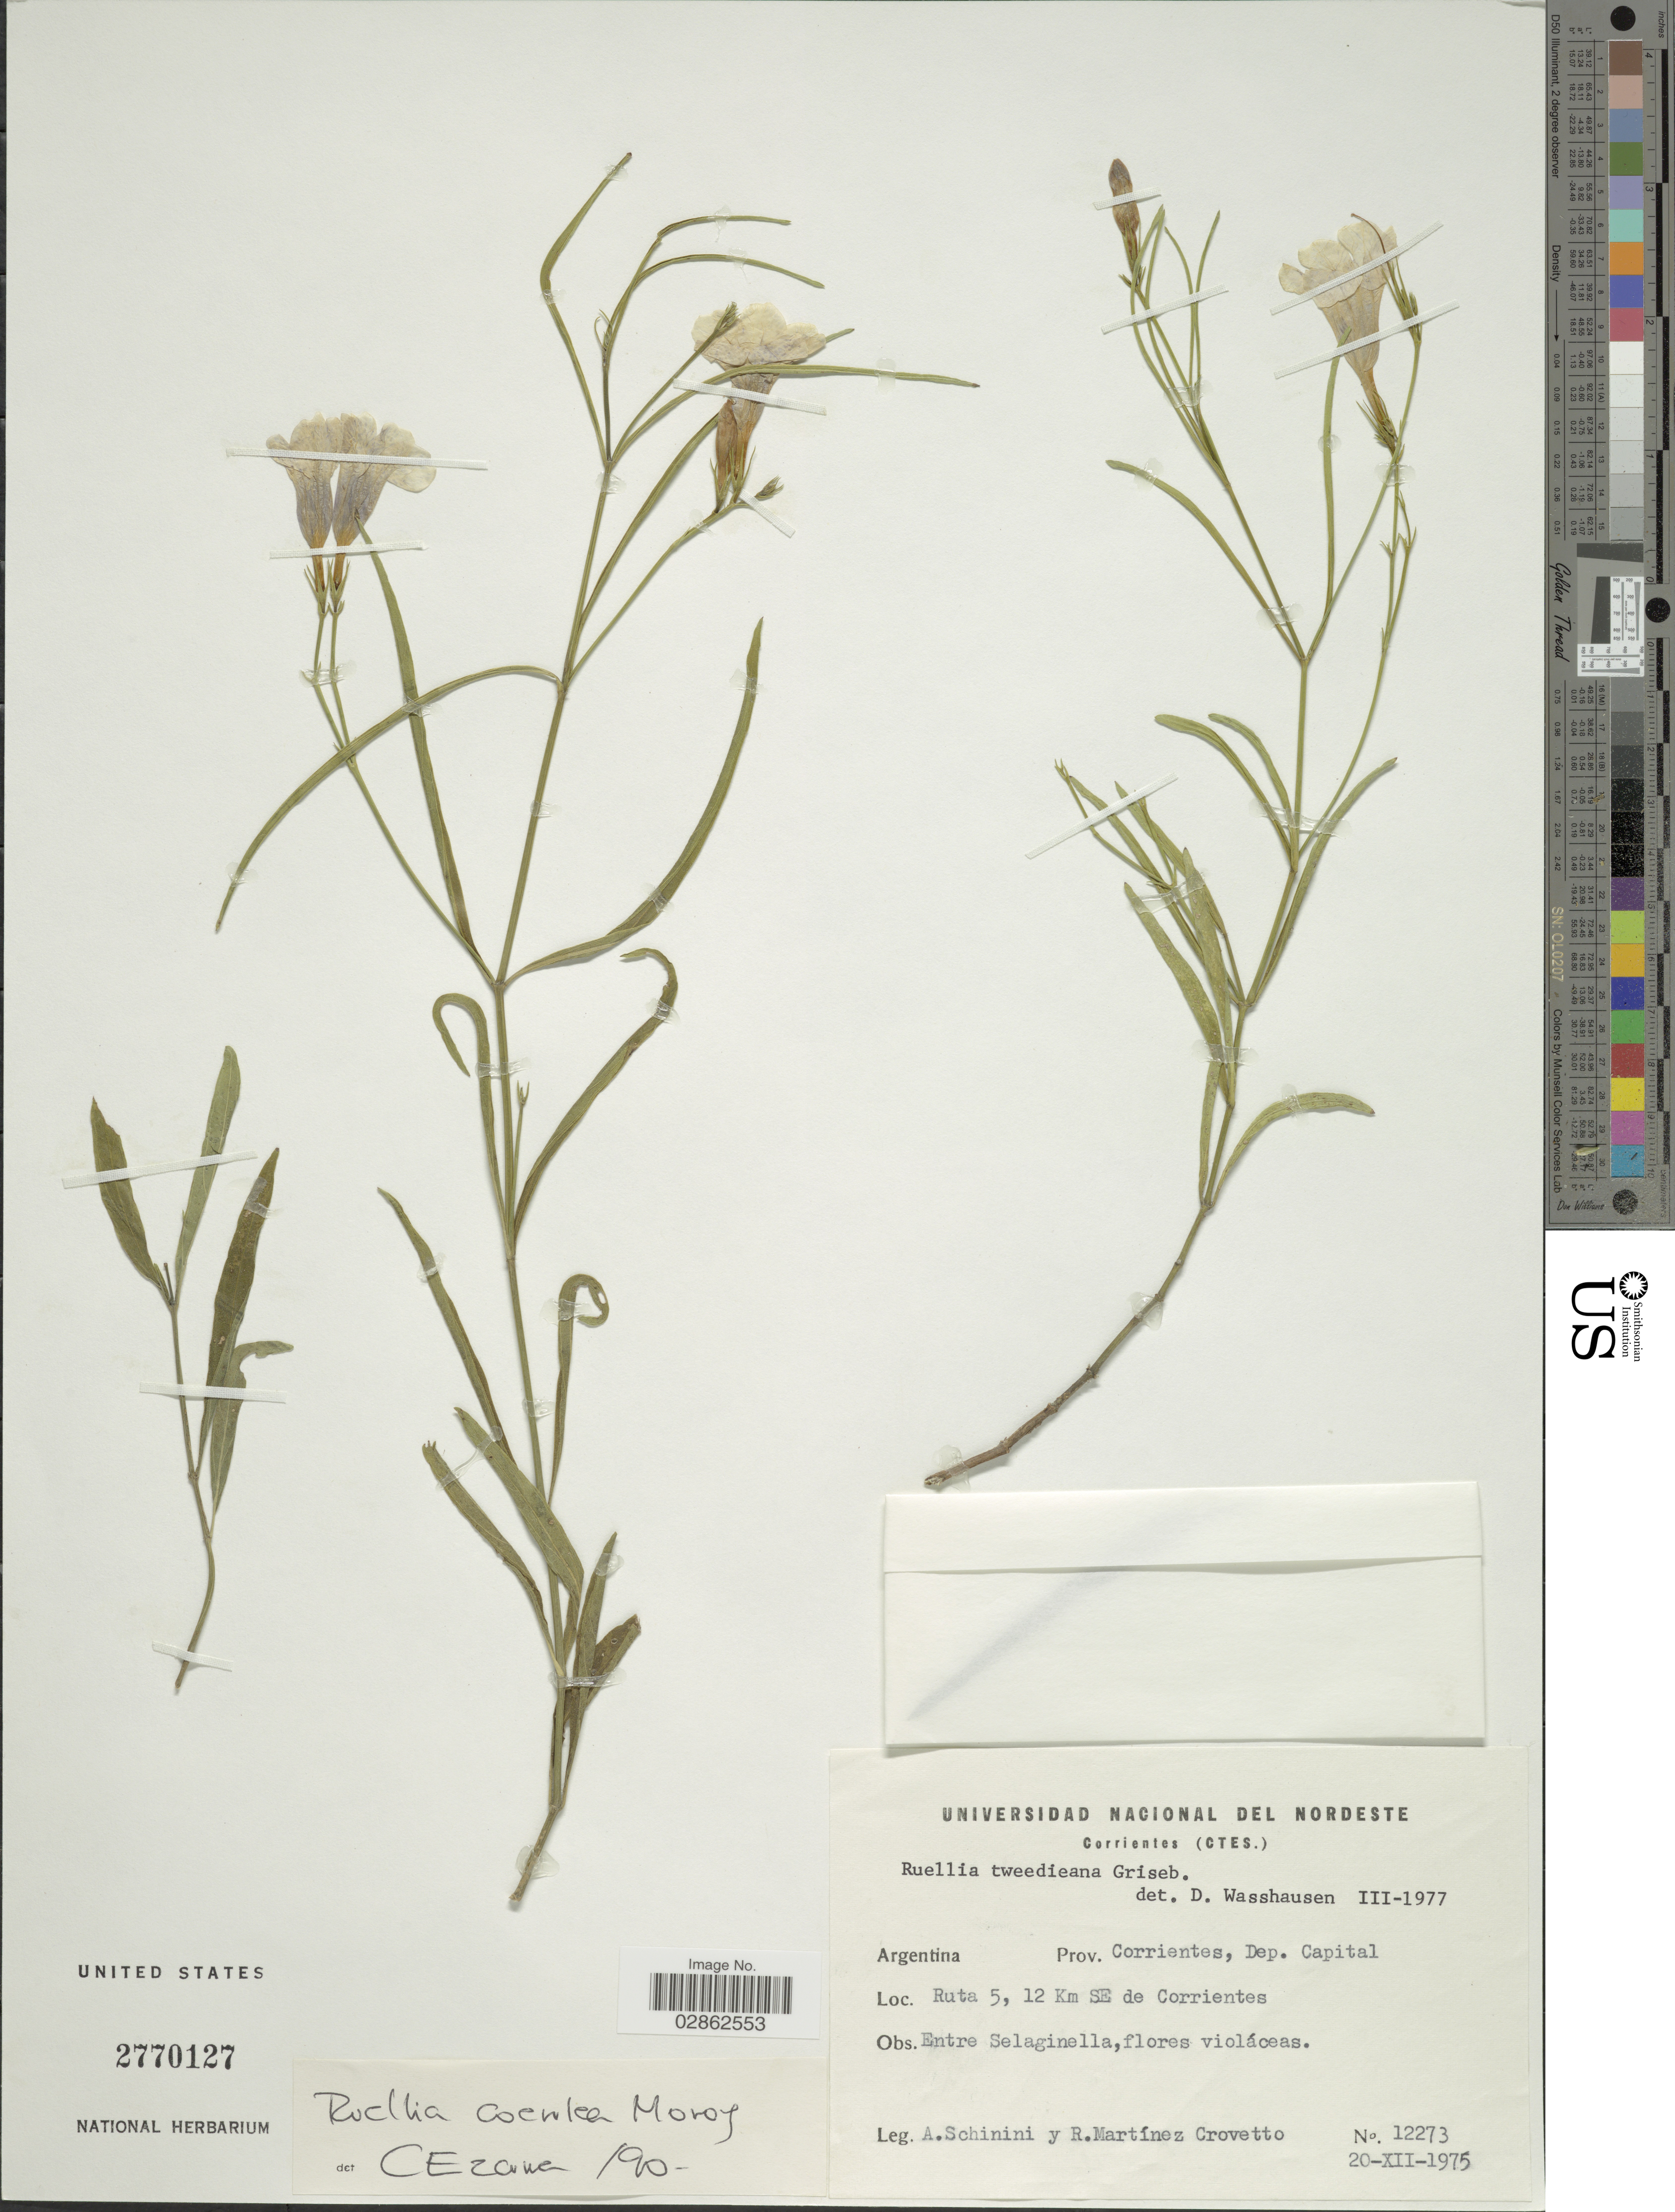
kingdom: Plantae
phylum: Tracheophyta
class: Magnoliopsida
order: Lamiales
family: Acanthaceae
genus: Ruellia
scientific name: Ruellia coerulea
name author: Morong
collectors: A. Schinini & R. Martinez Crovetto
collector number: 12273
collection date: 1975-12-20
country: Argentina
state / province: Corrientes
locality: Dep. Capital. Ruta 5, 12 km SE de Corrientes.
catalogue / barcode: US 2770127